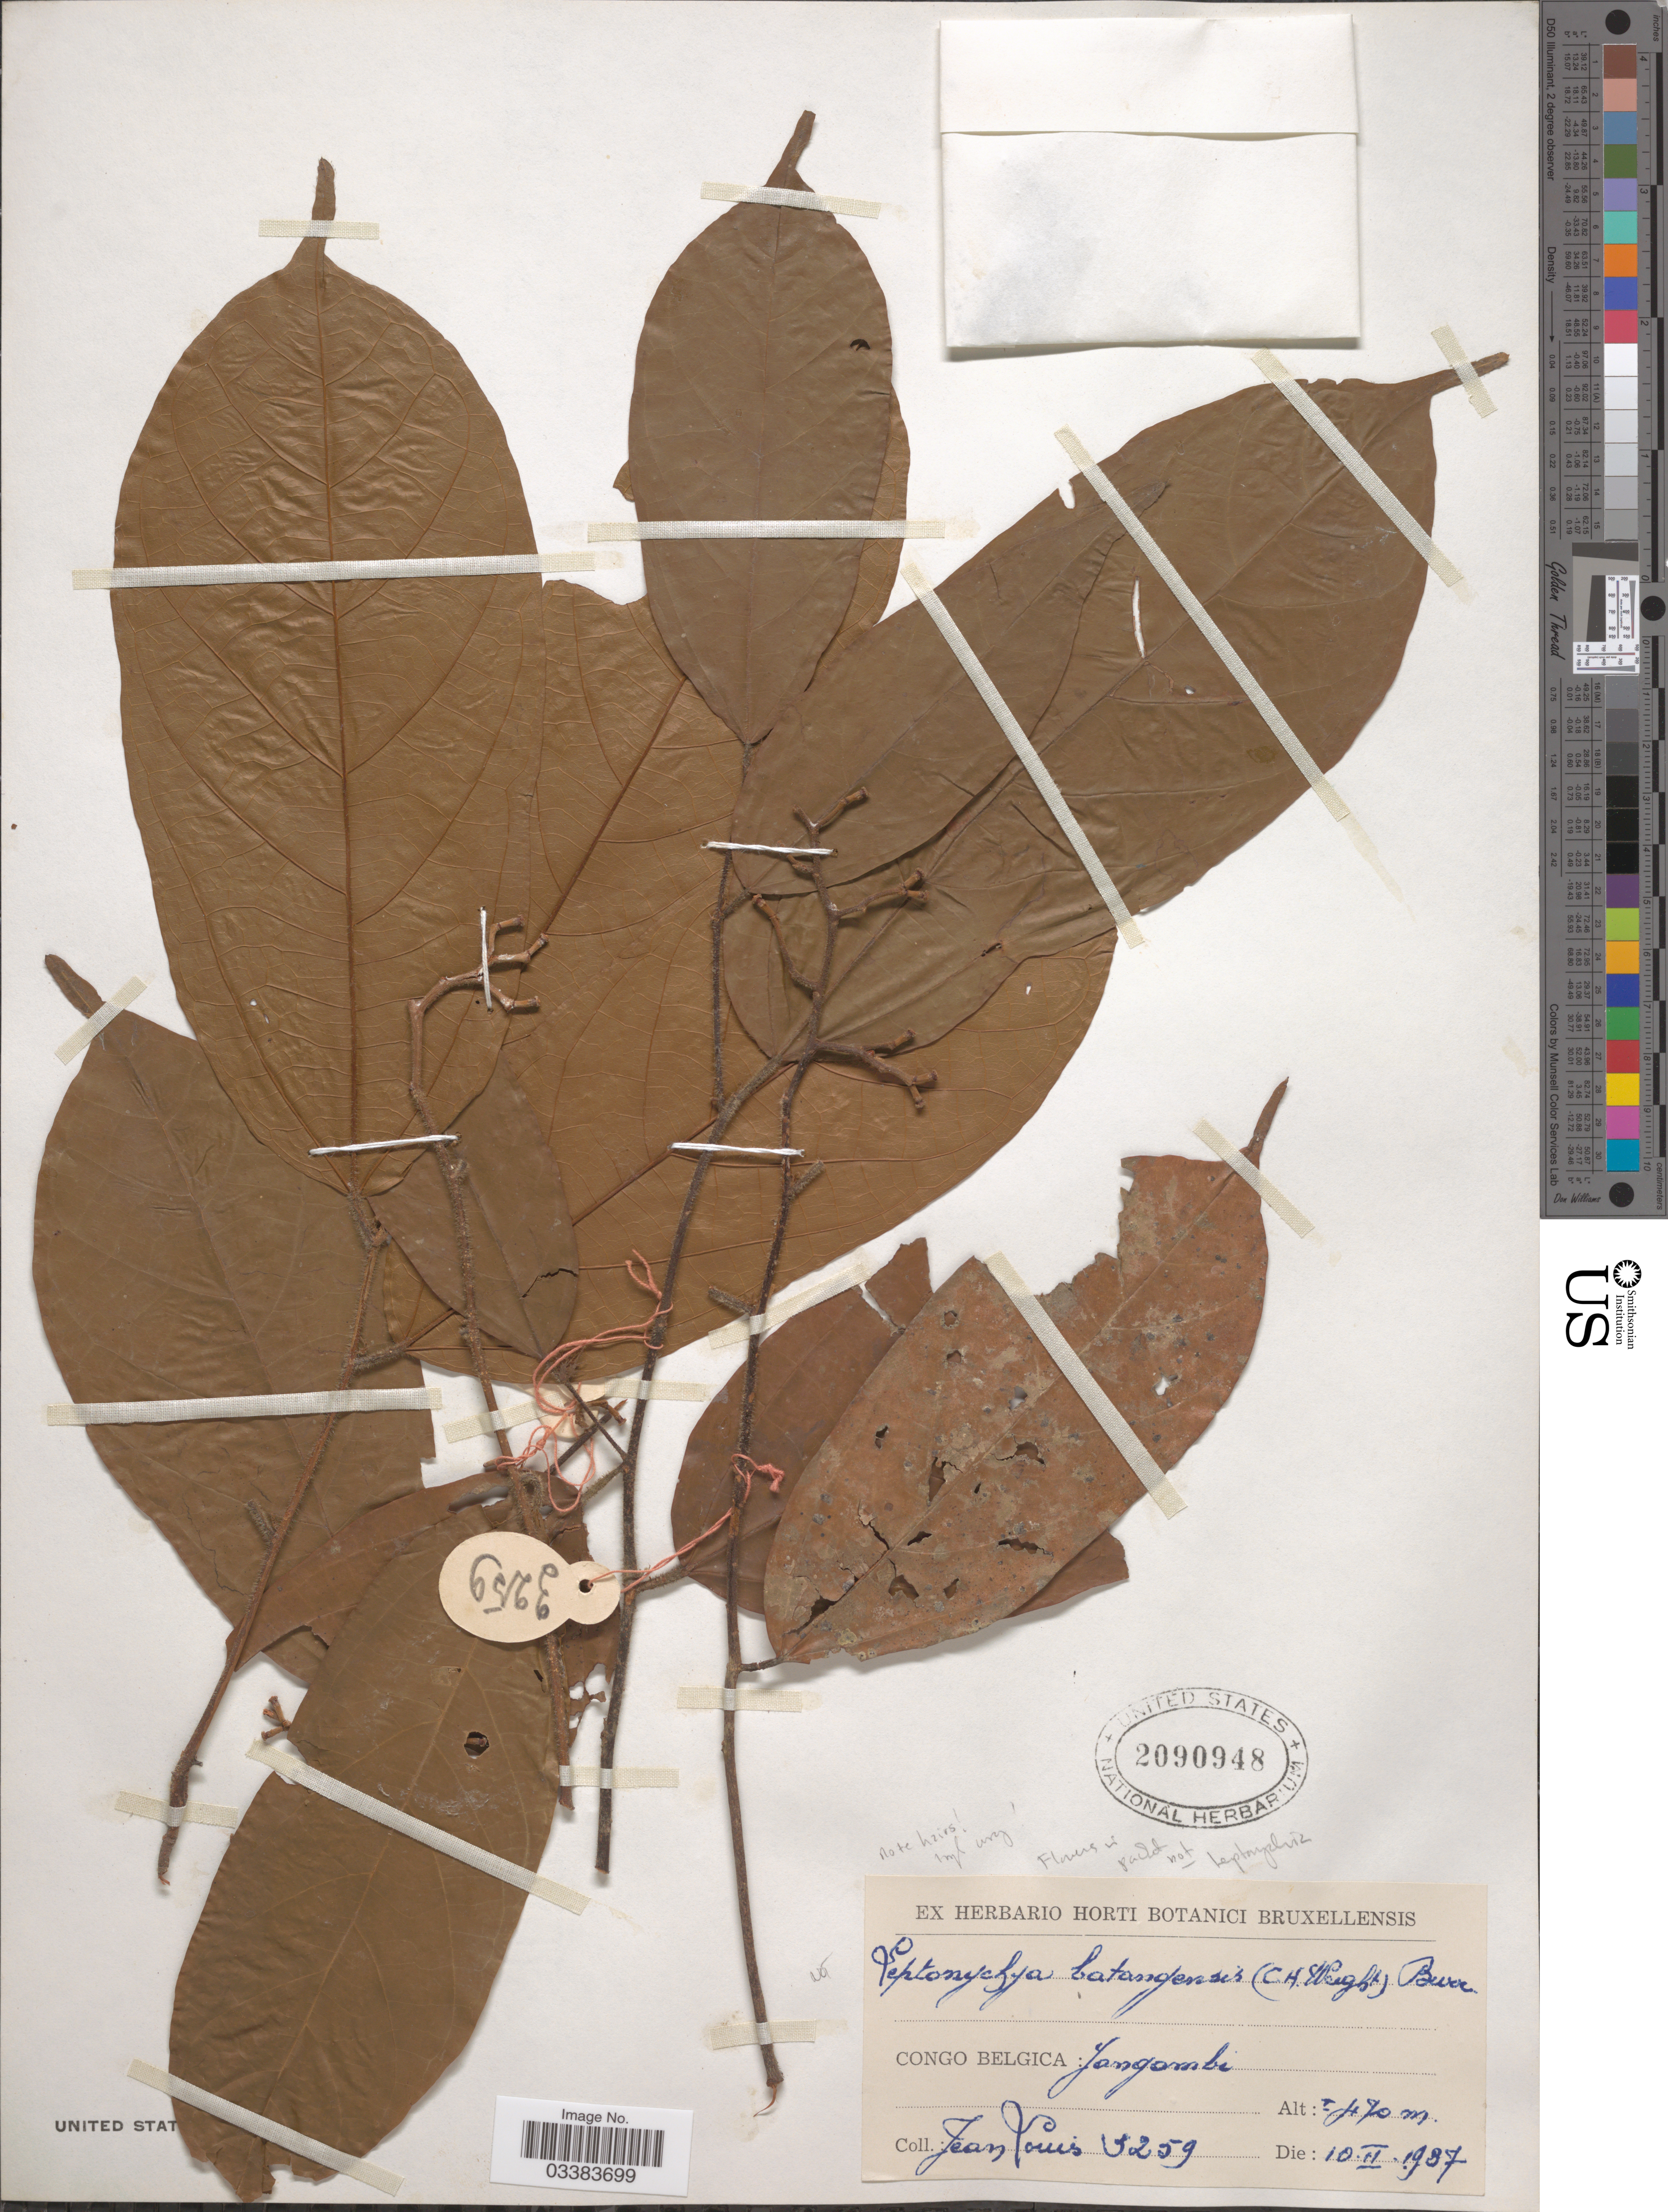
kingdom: Plantae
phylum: Tracheophyta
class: Magnoliopsida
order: Malvales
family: Malvaceae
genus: Grewia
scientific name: Grewia brieyi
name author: De Wild.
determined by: Lachenaud, O.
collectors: J. Louis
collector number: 5259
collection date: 1987-02-10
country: Congo, Democratic Republic of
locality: Congo Belgica: Yangambi.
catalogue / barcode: US 2090948